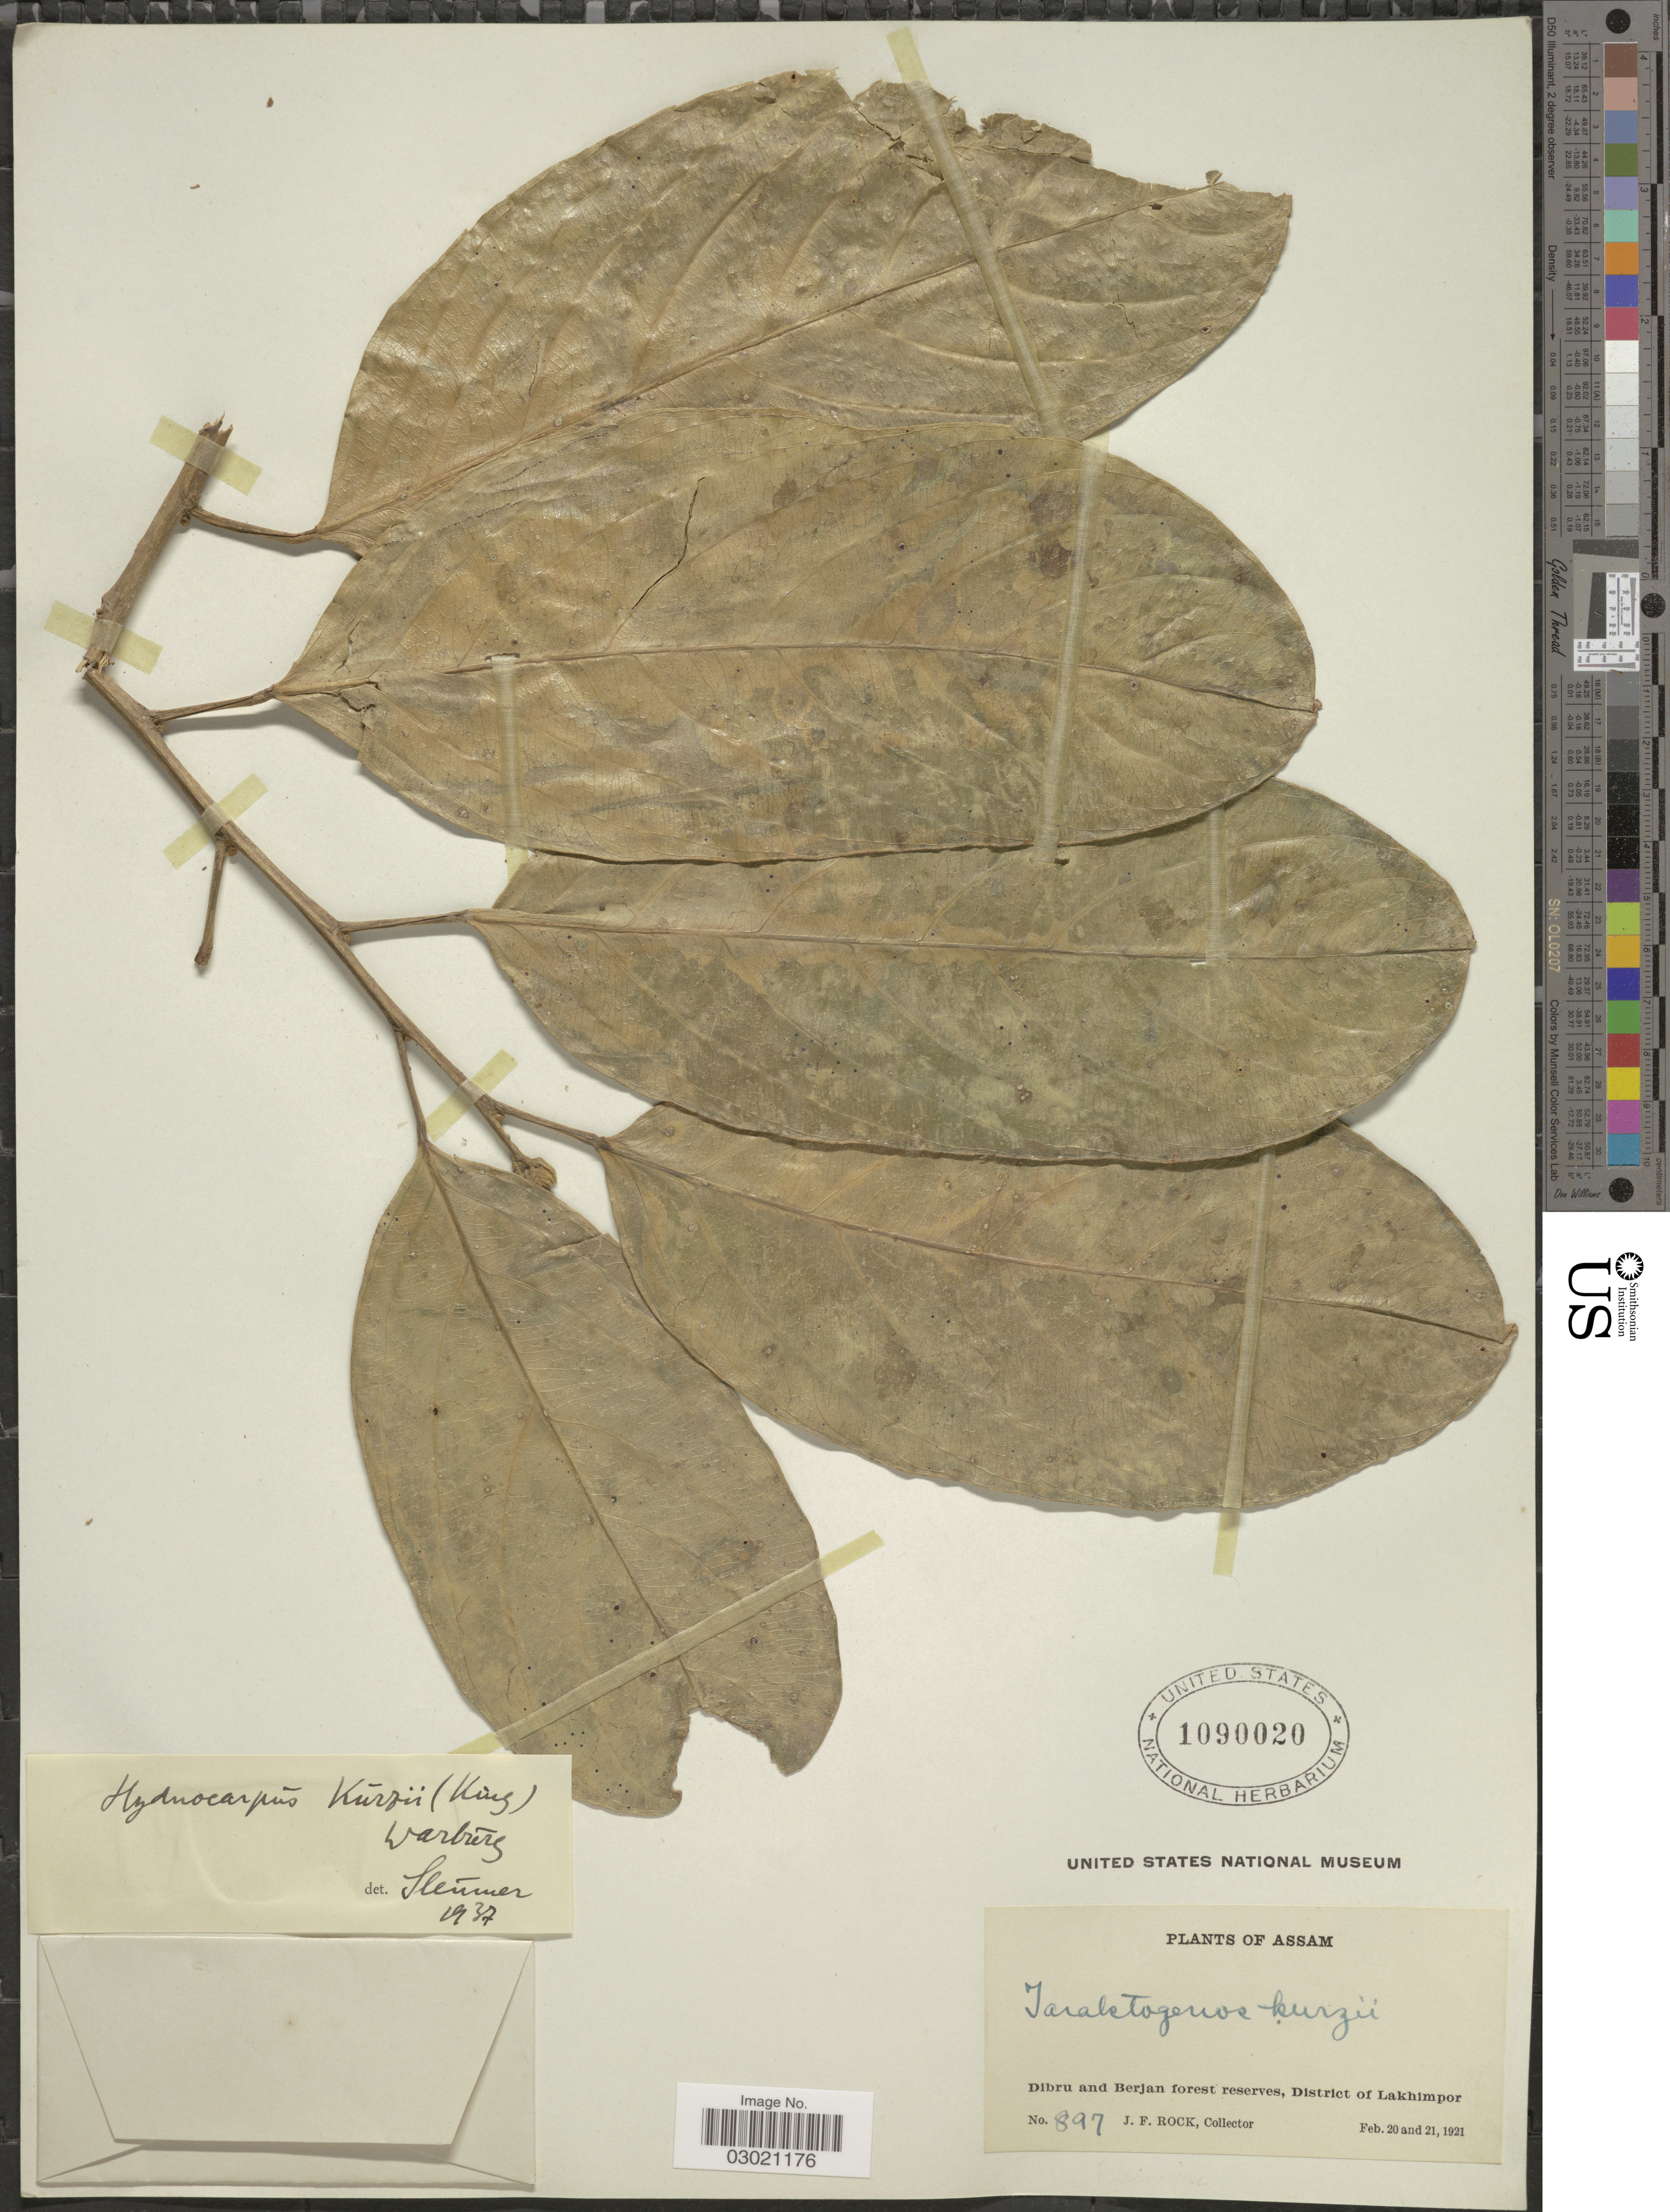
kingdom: Plantae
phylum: Tracheophyta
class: Magnoliopsida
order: Malpighiales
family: Achariaceae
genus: Hydnocarpus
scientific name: Hydnocarpus kurzii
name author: (King) Warb.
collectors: J. Rock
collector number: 897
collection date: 1921-02-20/1921-02-21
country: India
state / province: Assam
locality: Dibru and Berjan forest reserves, District of Lakhimpor.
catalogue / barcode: US 1090020